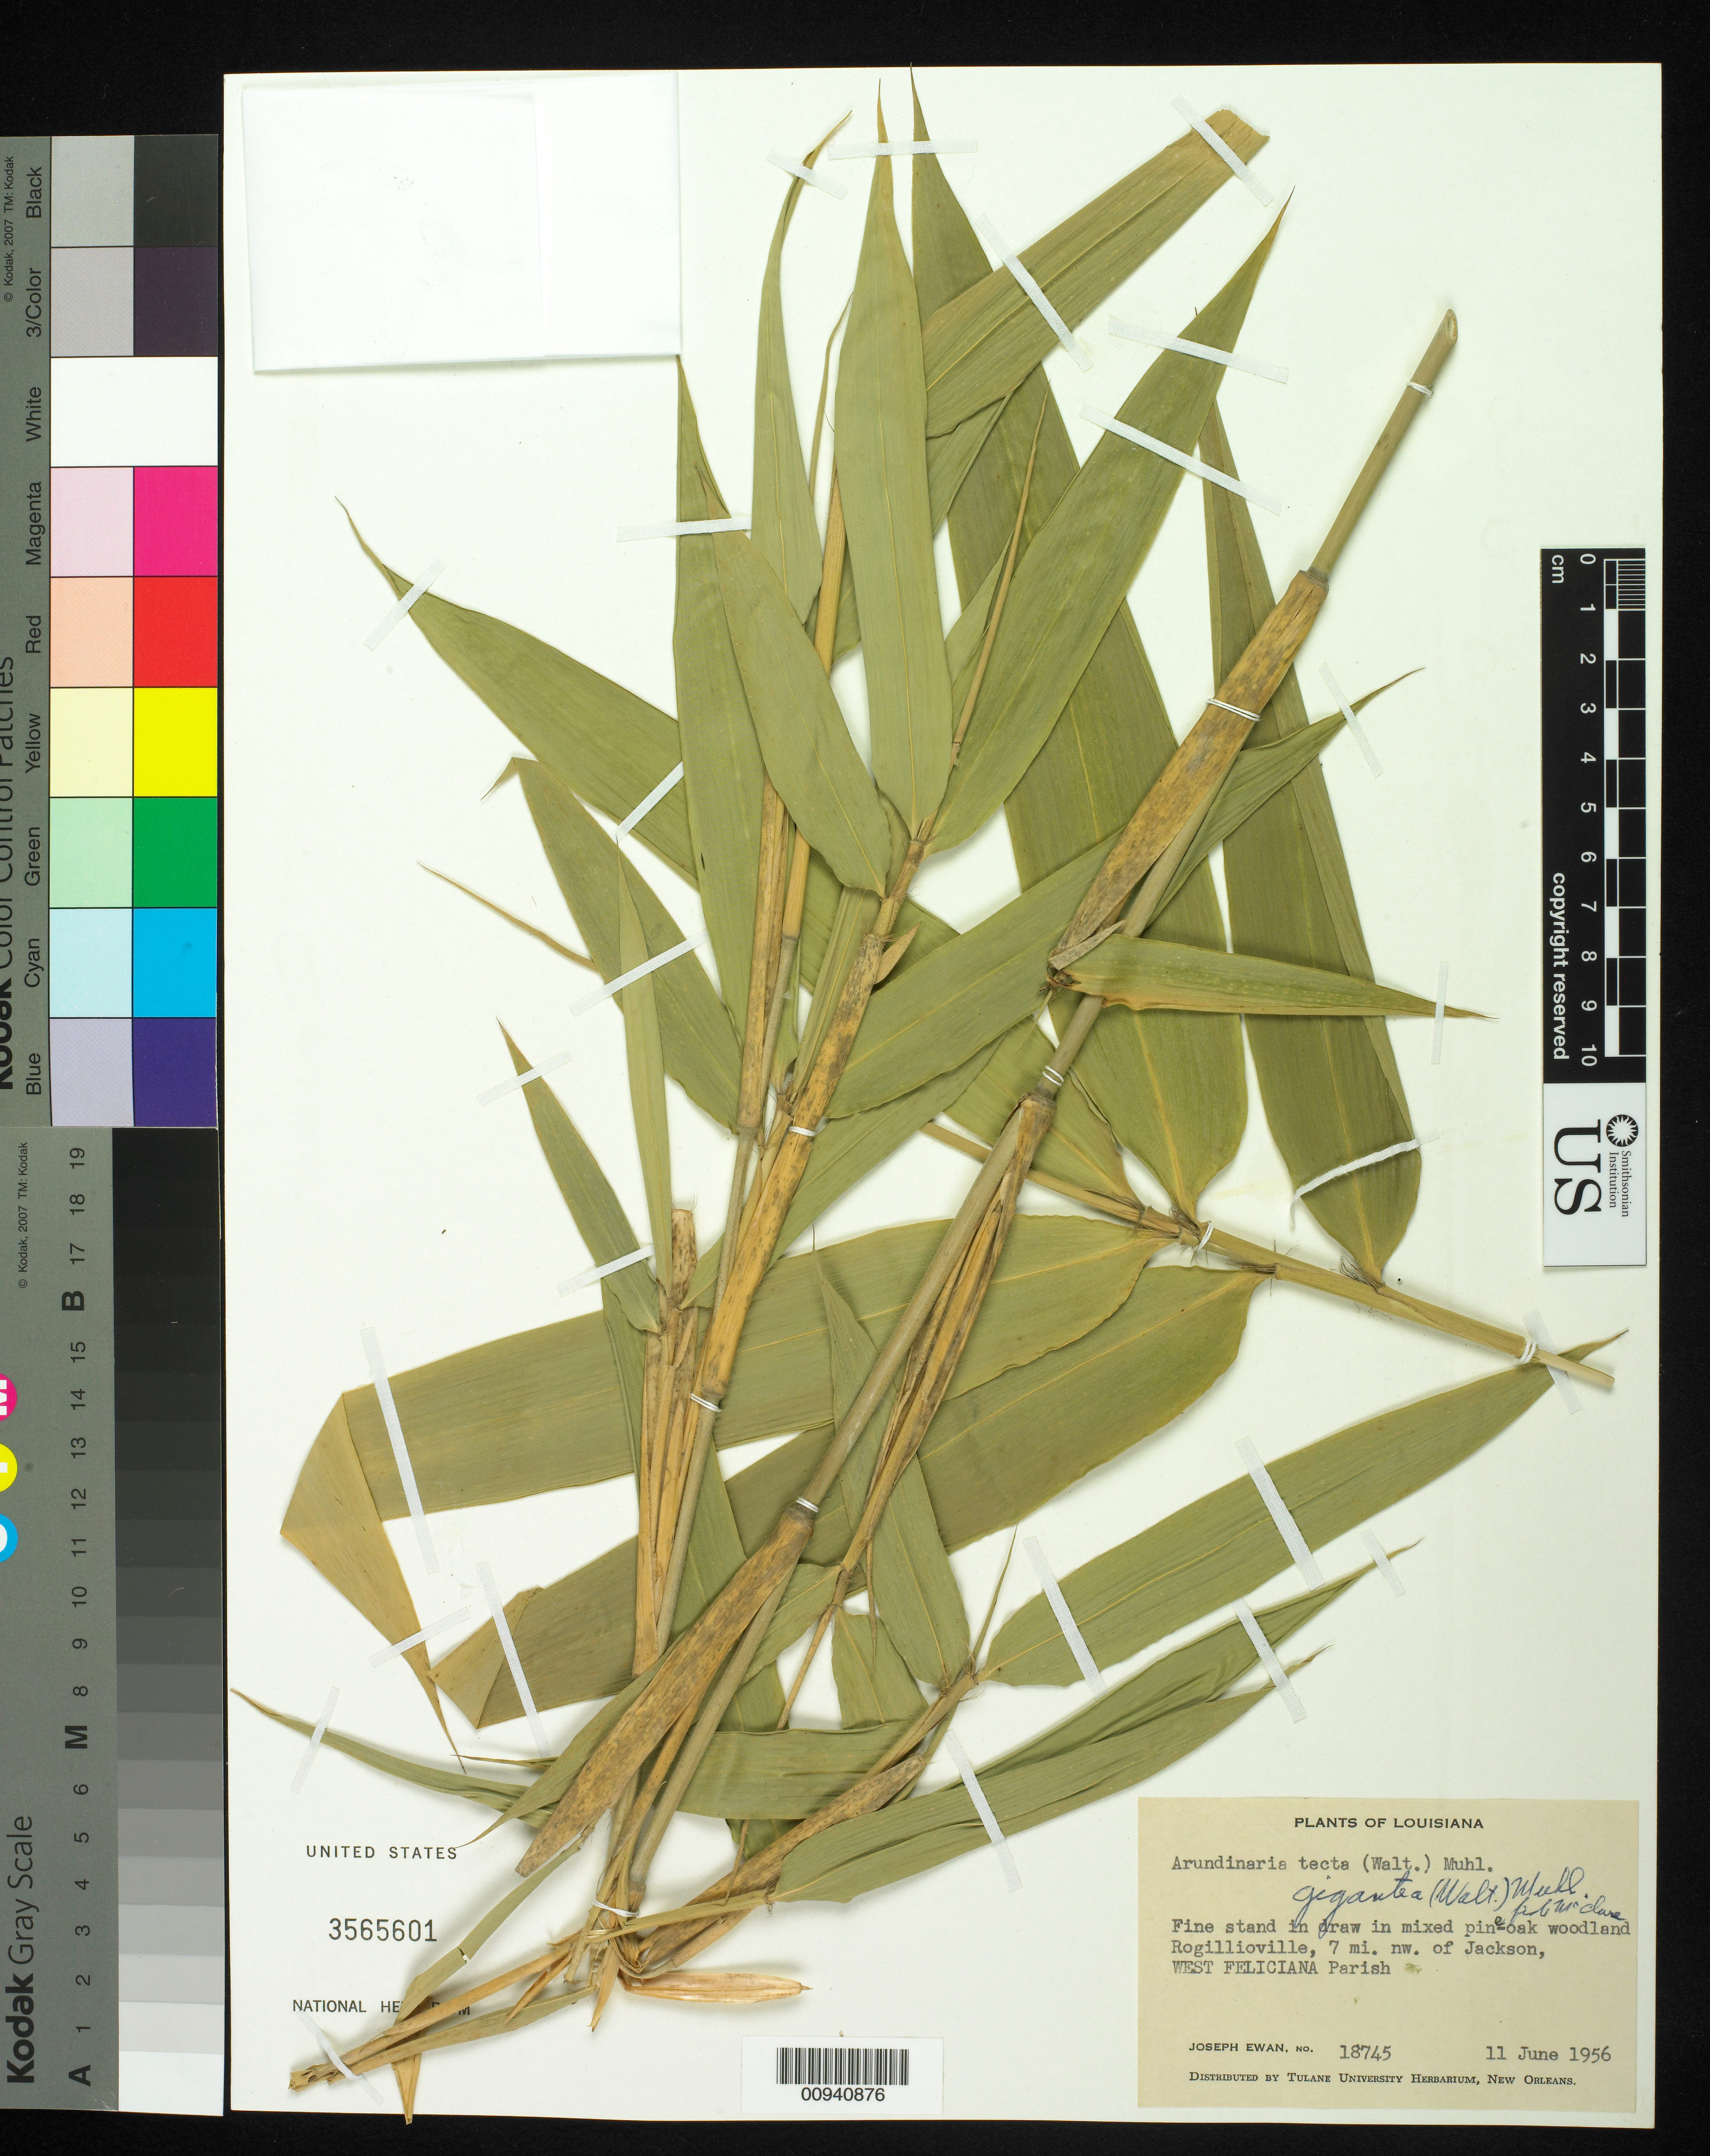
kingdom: Plantae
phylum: Tracheophyta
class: Liliopsida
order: Poales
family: Poaceae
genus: Arundinaria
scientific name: Arundinaria x gigantea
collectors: J. A. Ewan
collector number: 18745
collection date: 1956-06-11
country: United States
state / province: Louisiana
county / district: West Feliciana Parish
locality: Rogillioville, 7 mi. nw of Jackson.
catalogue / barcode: US 3565601